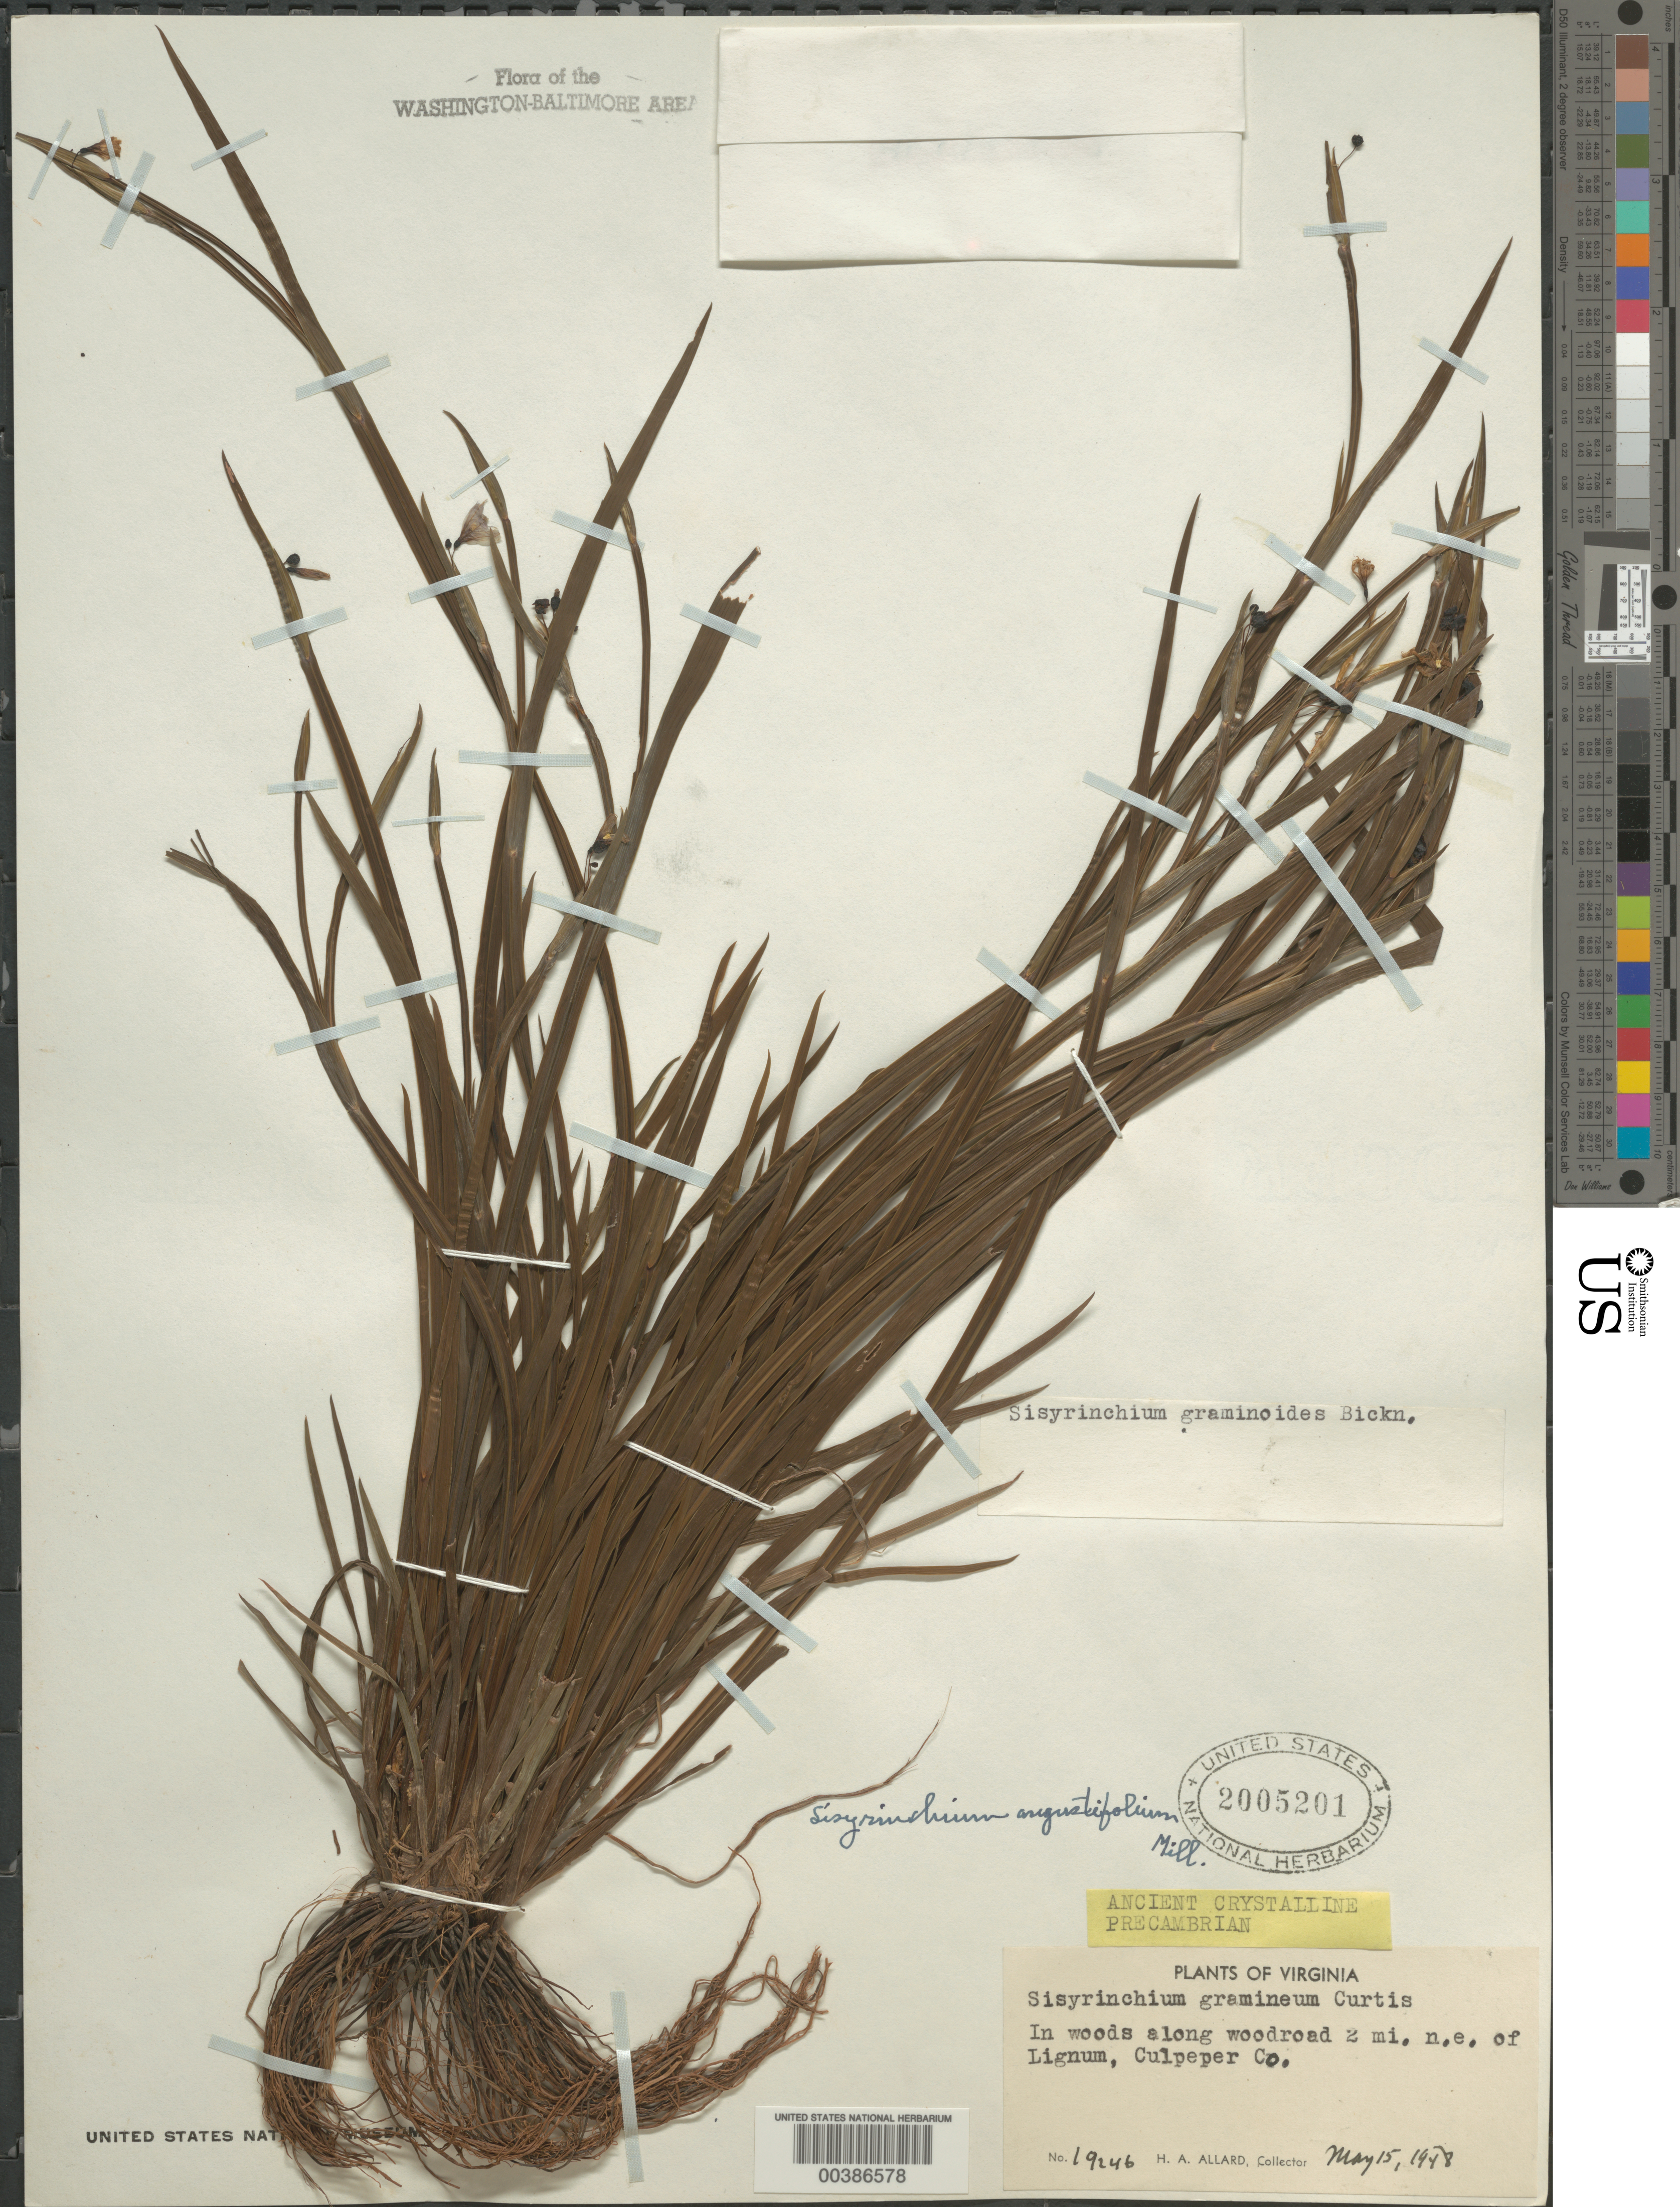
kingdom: Plantae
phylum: Tracheophyta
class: Liliopsida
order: Asparagales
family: Iridaceae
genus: Sisyrinchium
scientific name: Sisyrinchium angustifolium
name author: Mill.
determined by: Marchand, D.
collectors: H. A. Allard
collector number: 19246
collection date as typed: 15 May 1948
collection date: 1948-05-15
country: United States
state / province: Virginia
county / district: Culpeper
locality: Woods northeast of Lignum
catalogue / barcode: US 2005201